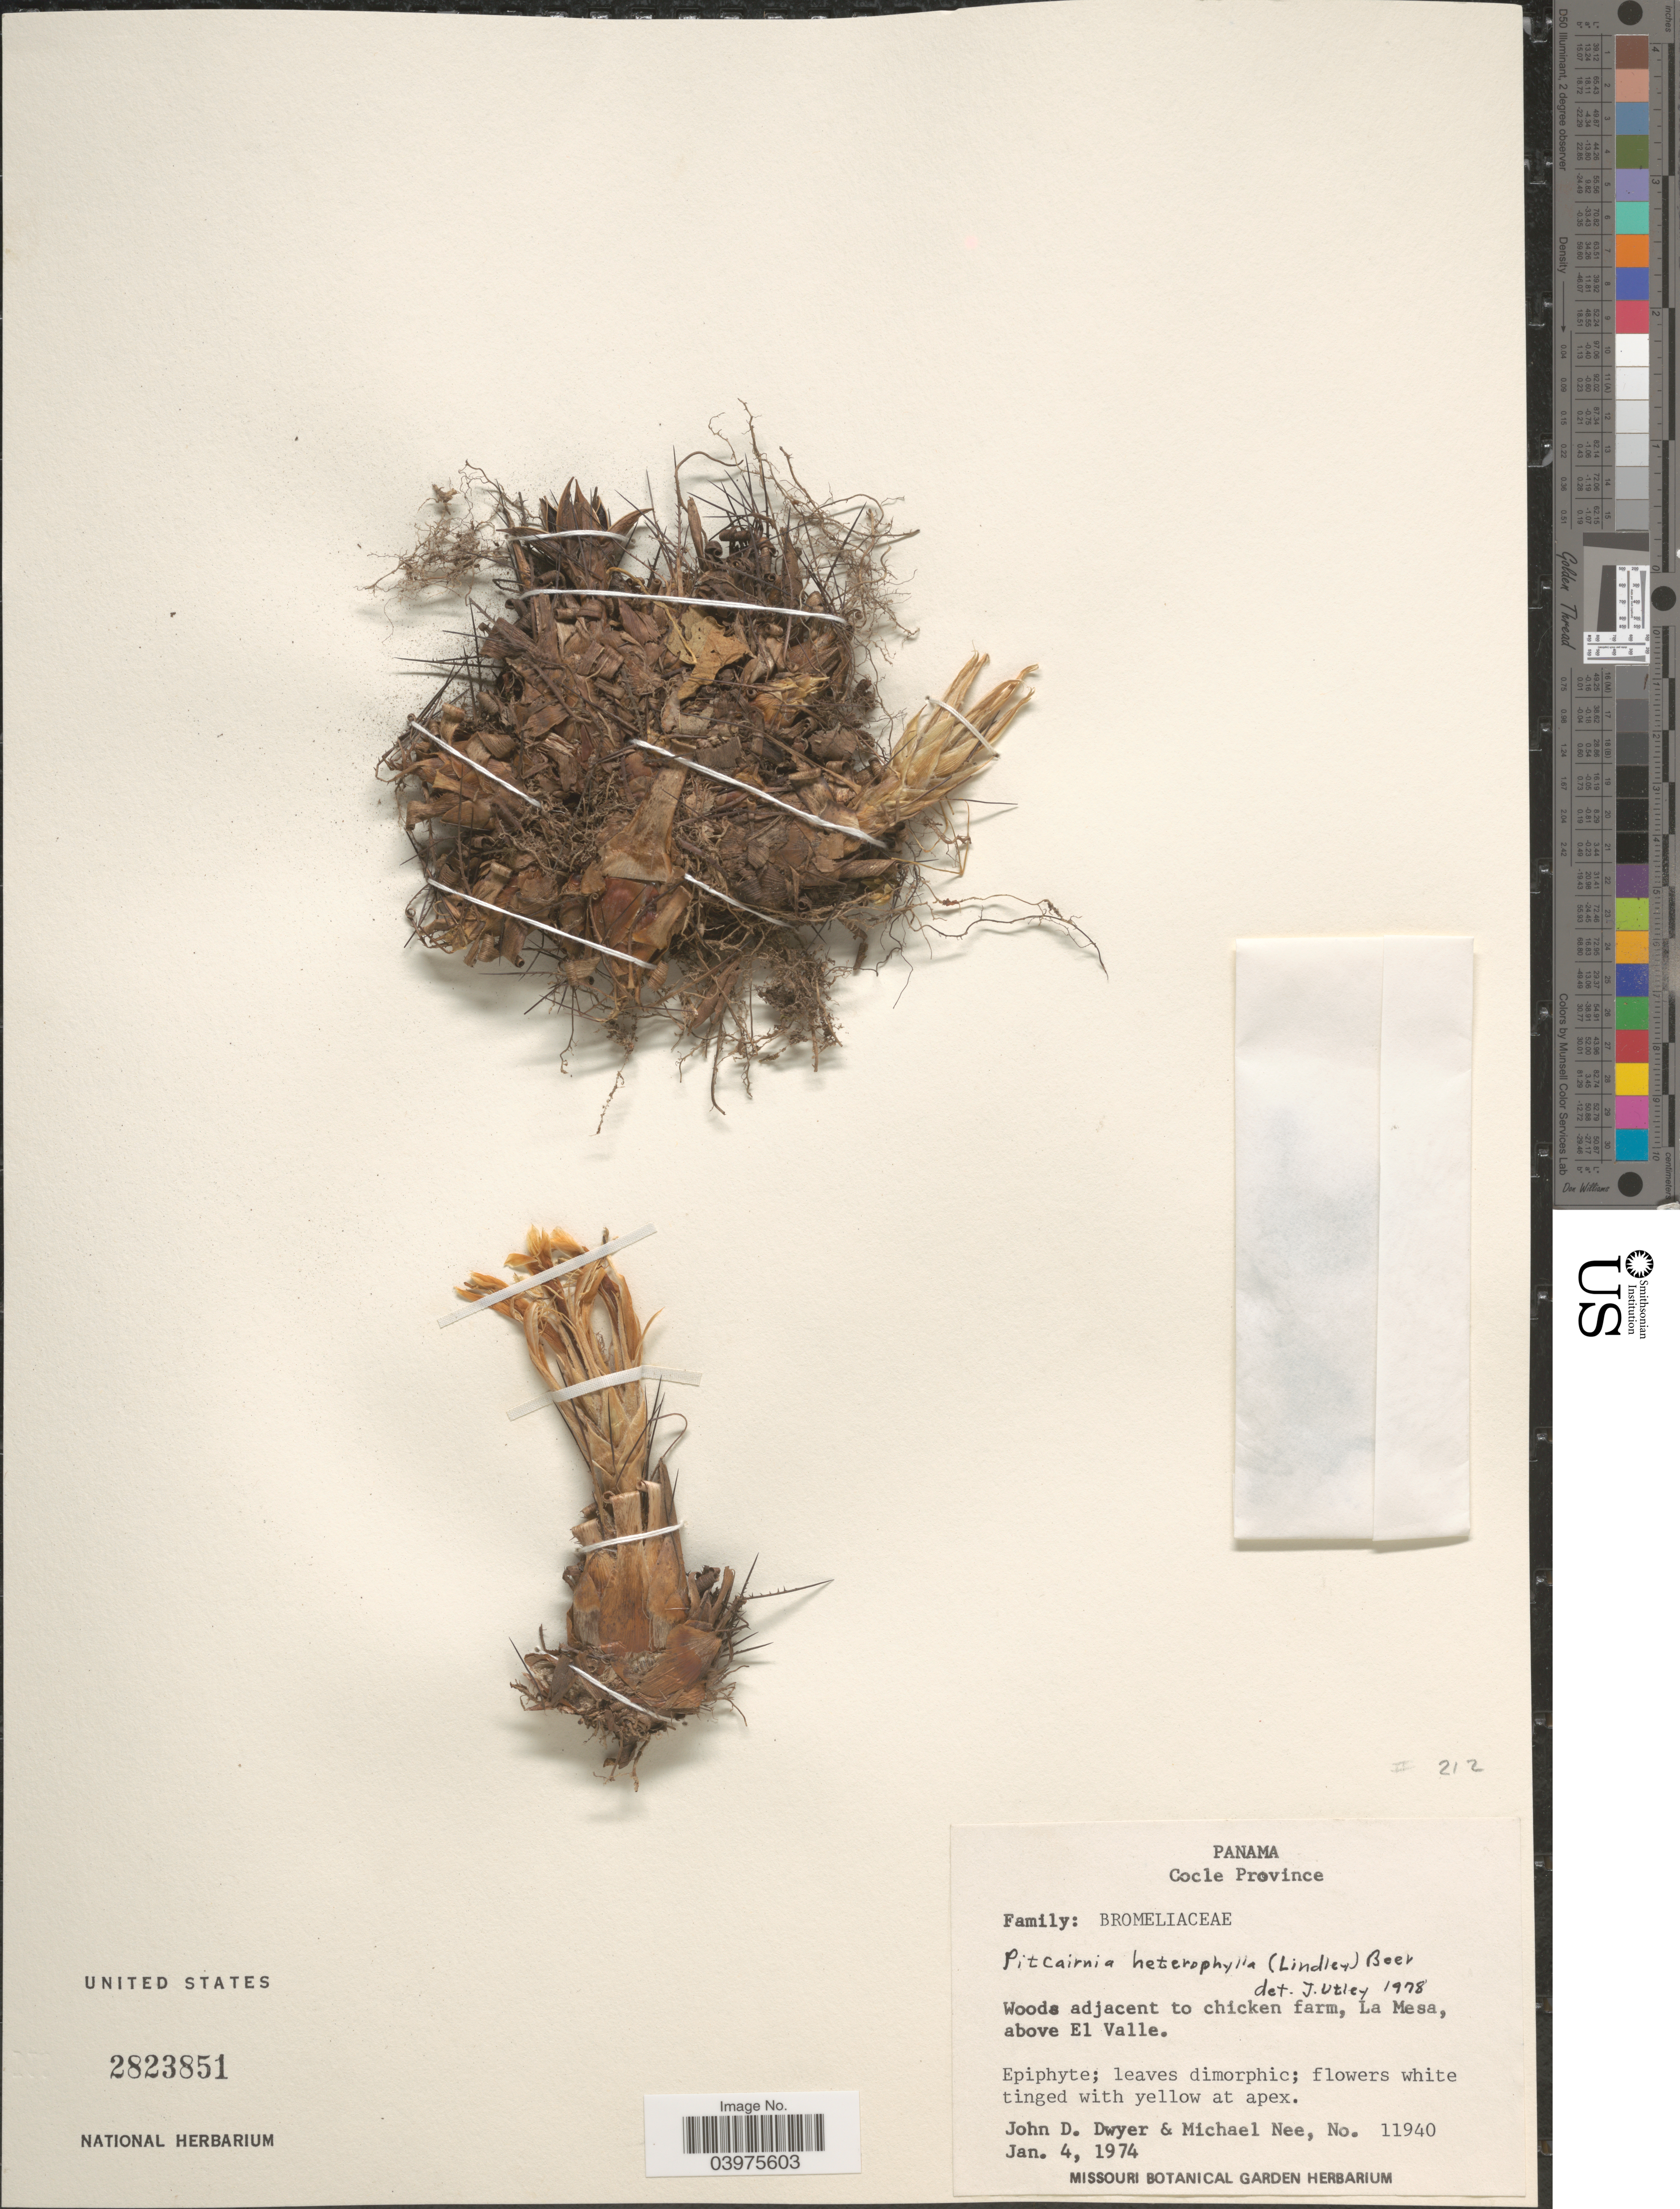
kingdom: Plantae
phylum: Tracheophyta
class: Liliopsida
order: Poales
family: Bromeliaceae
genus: Pitcairnia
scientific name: Pitcairnia heterophylla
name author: (Lindl.) Beer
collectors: J. D. Dwyer & M. Nee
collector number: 11940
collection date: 1974-01-04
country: Panama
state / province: Cocle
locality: Woods adjacent to chicken farm, La Mesa, above El Valle.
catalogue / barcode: US 2823851